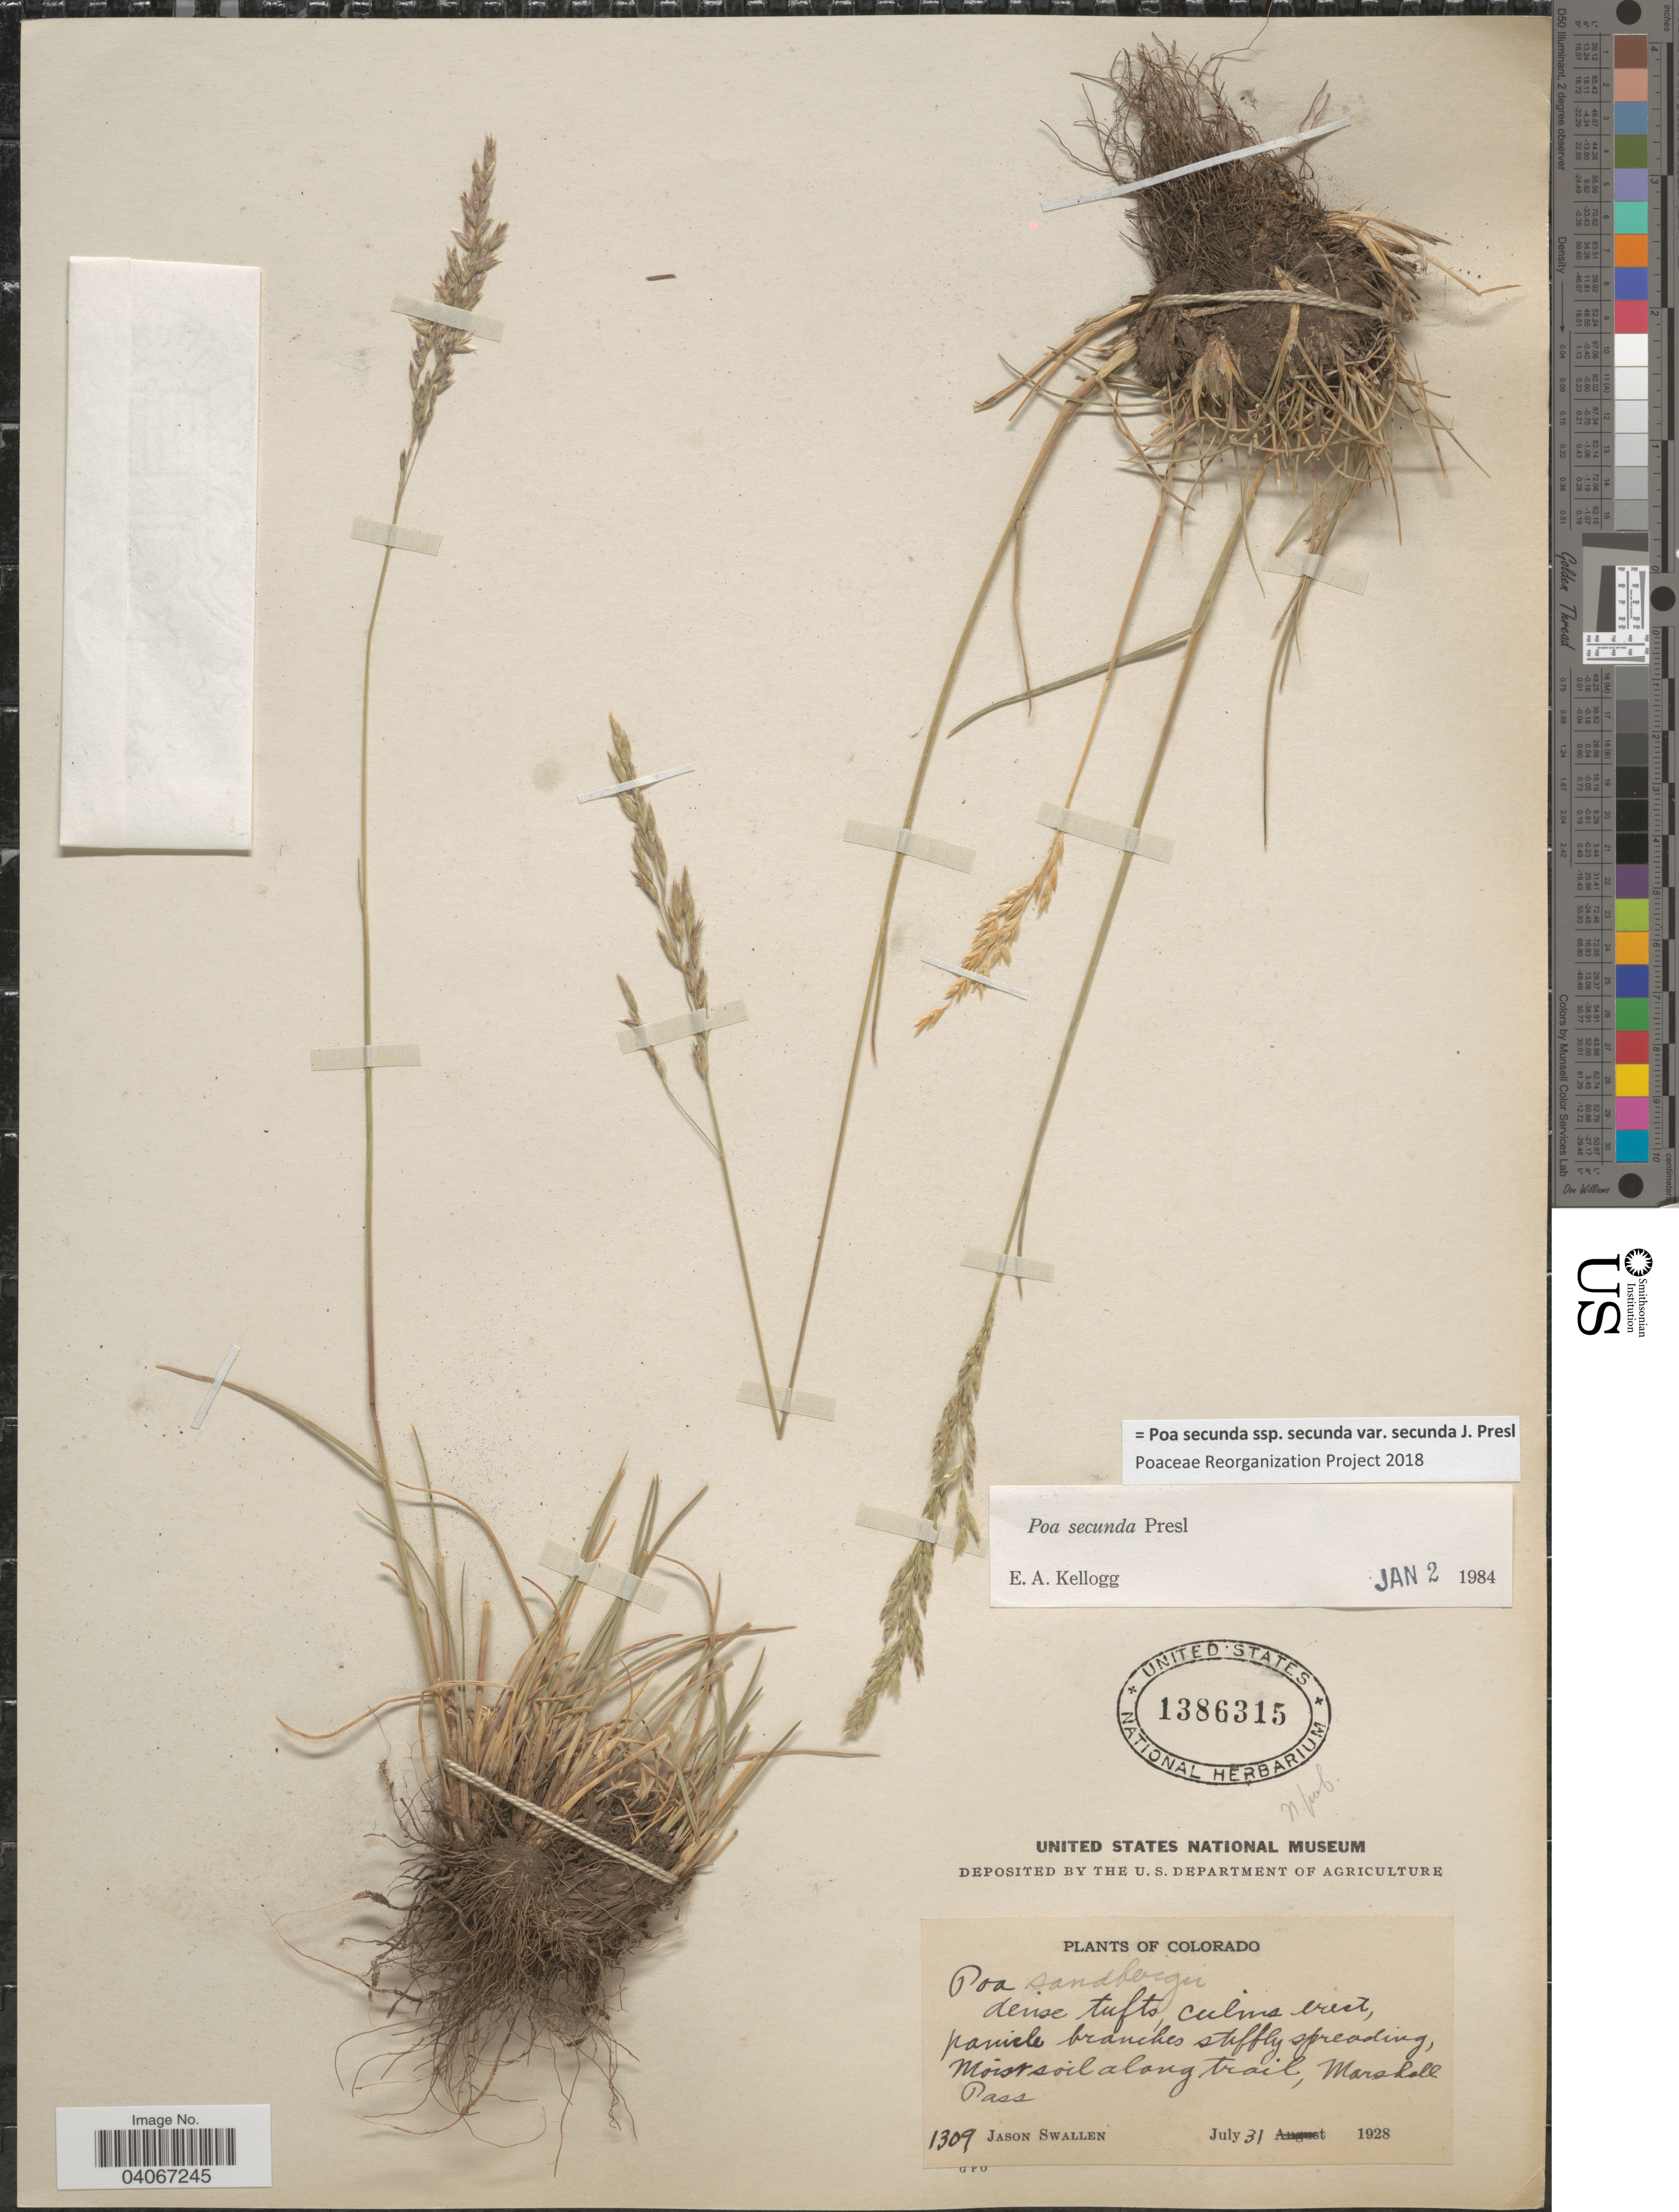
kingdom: Plantae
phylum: Tracheophyta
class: Liliopsida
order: Poales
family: Poaceae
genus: Poa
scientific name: Poa secunda subsp. secunda var. secunda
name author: J. Presl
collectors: J. R. Swallen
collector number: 1309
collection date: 1928-07-31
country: United States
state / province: Colorado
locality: Marshall Pass.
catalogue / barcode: US 1386315